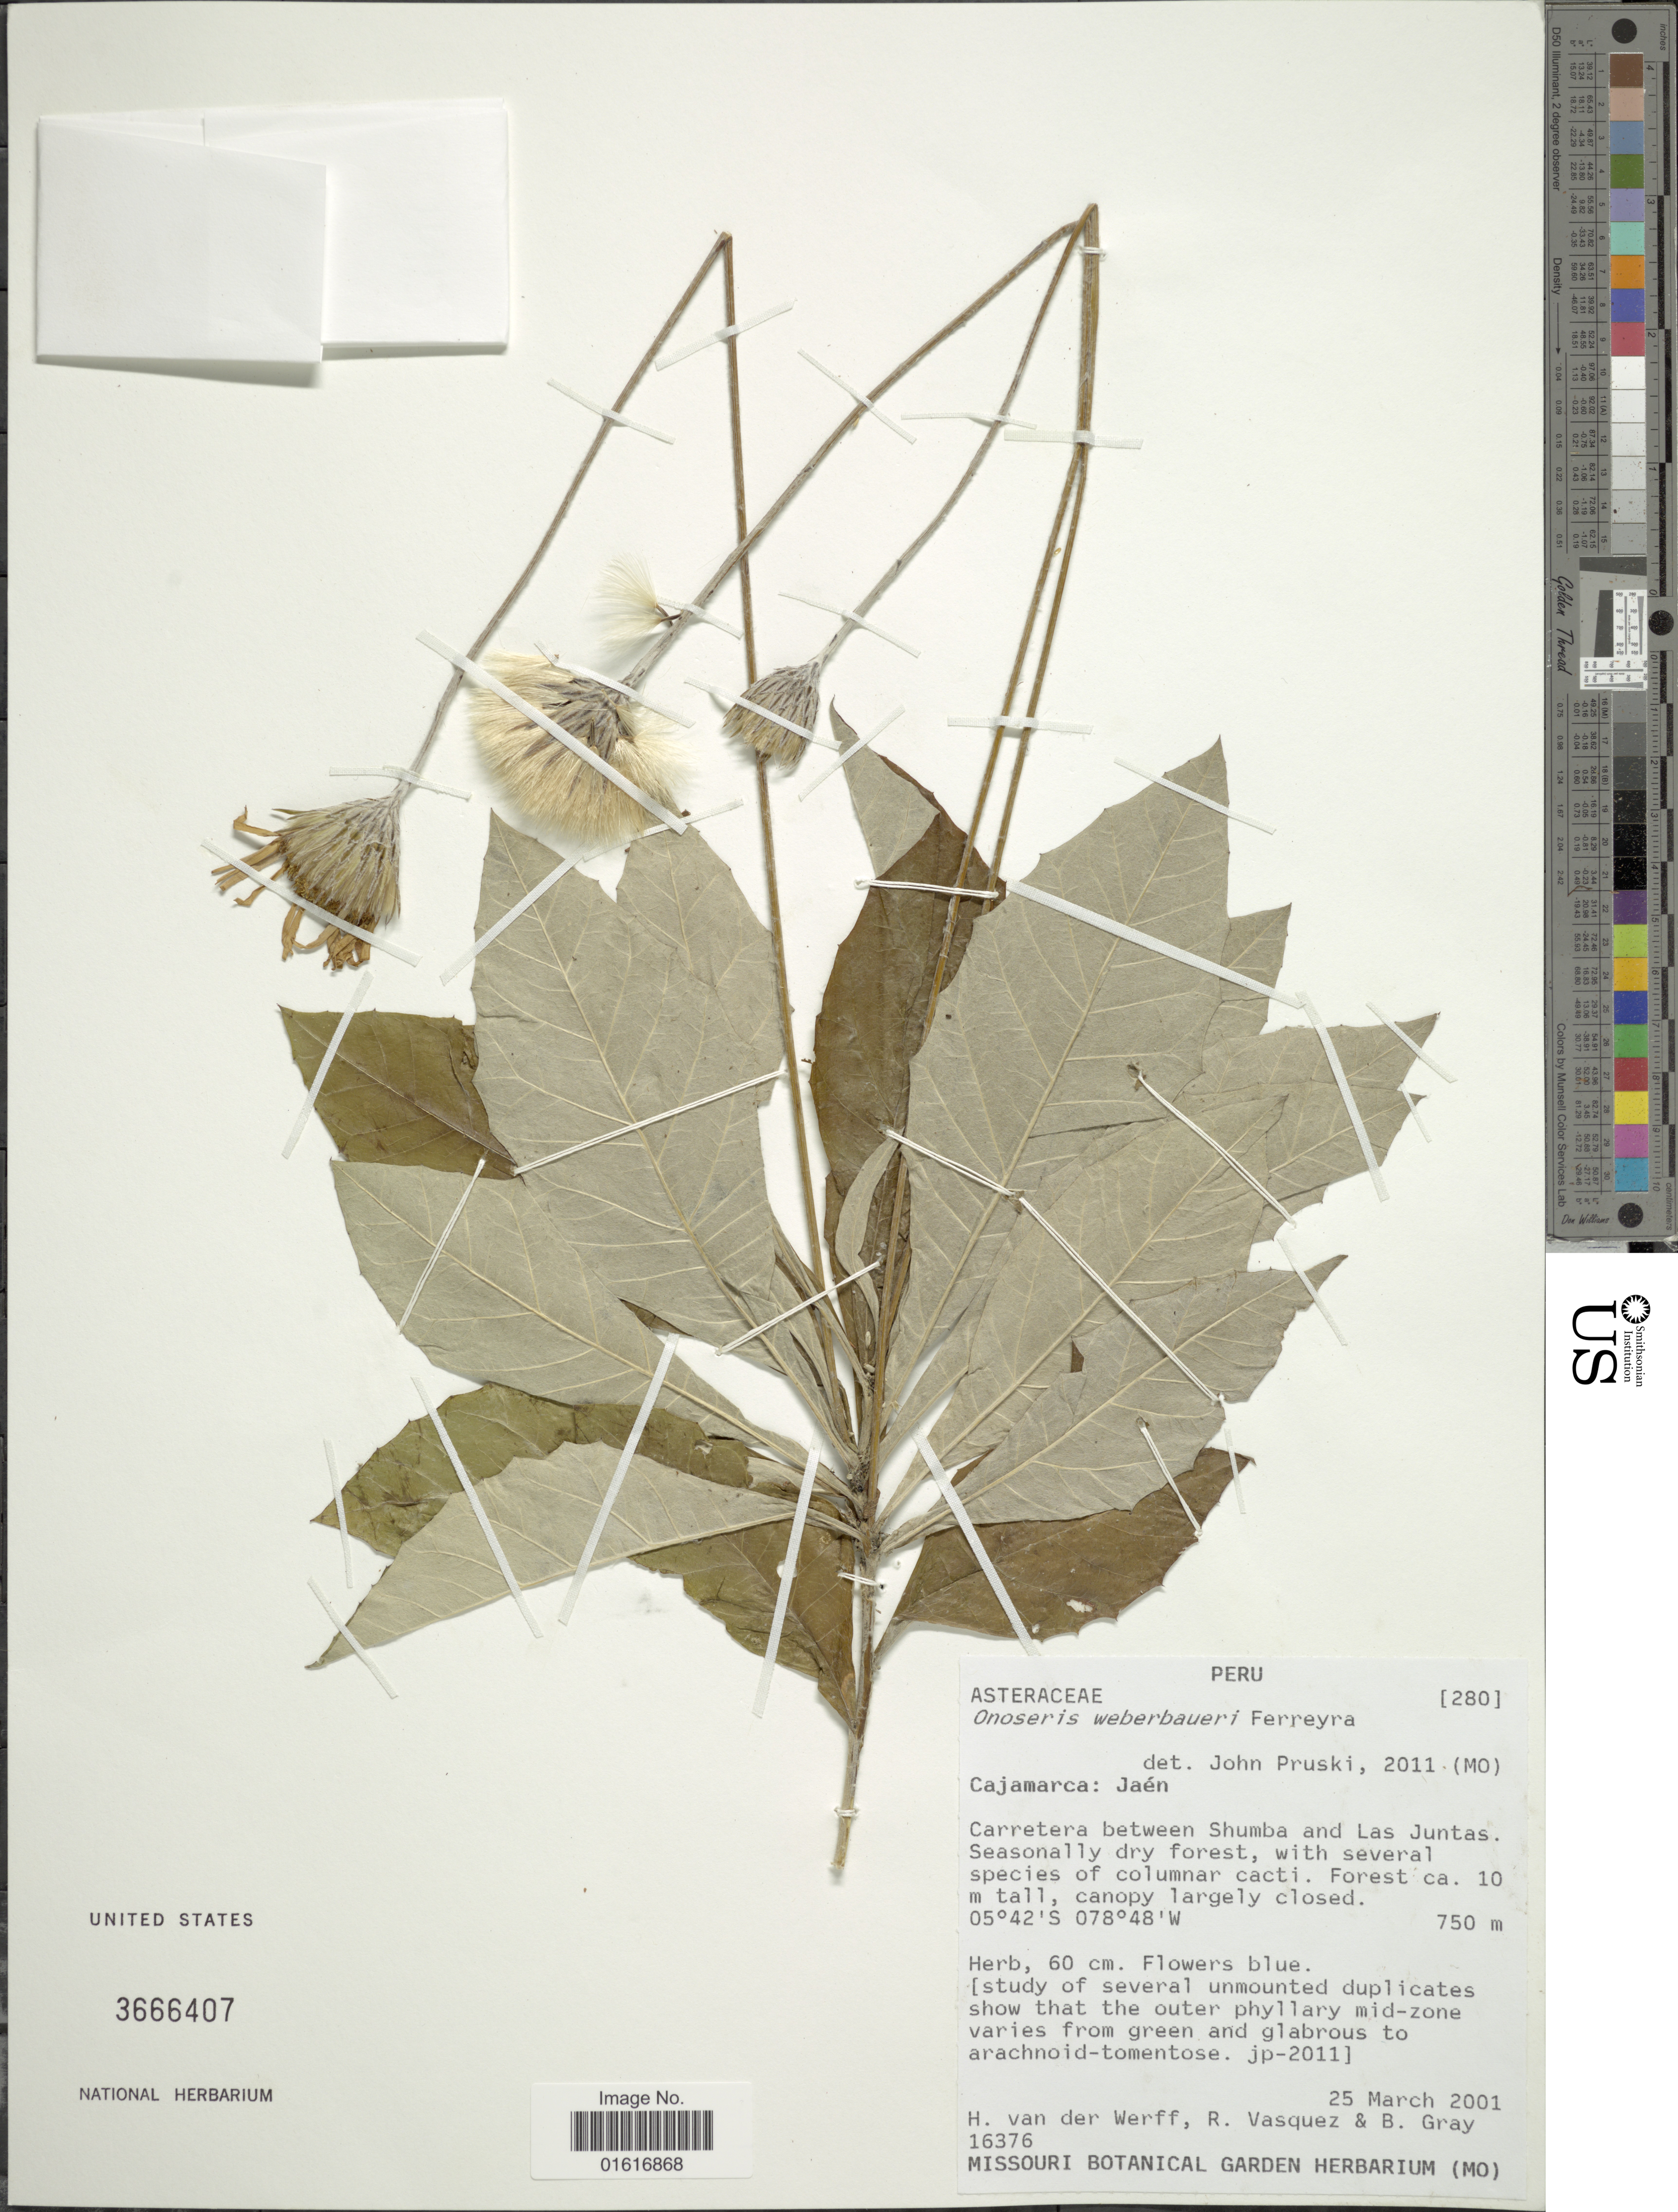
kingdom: Plantae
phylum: Tracheophyta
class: Magnoliopsida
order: Asterales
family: Asteraceae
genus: Onoseris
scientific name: Onoseris weberbaueri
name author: Ferreyra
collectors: H. van der Werff, R. Vasquez & B. Gray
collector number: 16376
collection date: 2001-03-25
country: Peru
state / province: Cajamarca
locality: Jaen, Carretera between Shumba and Las Juntas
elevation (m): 750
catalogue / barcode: US 3666407